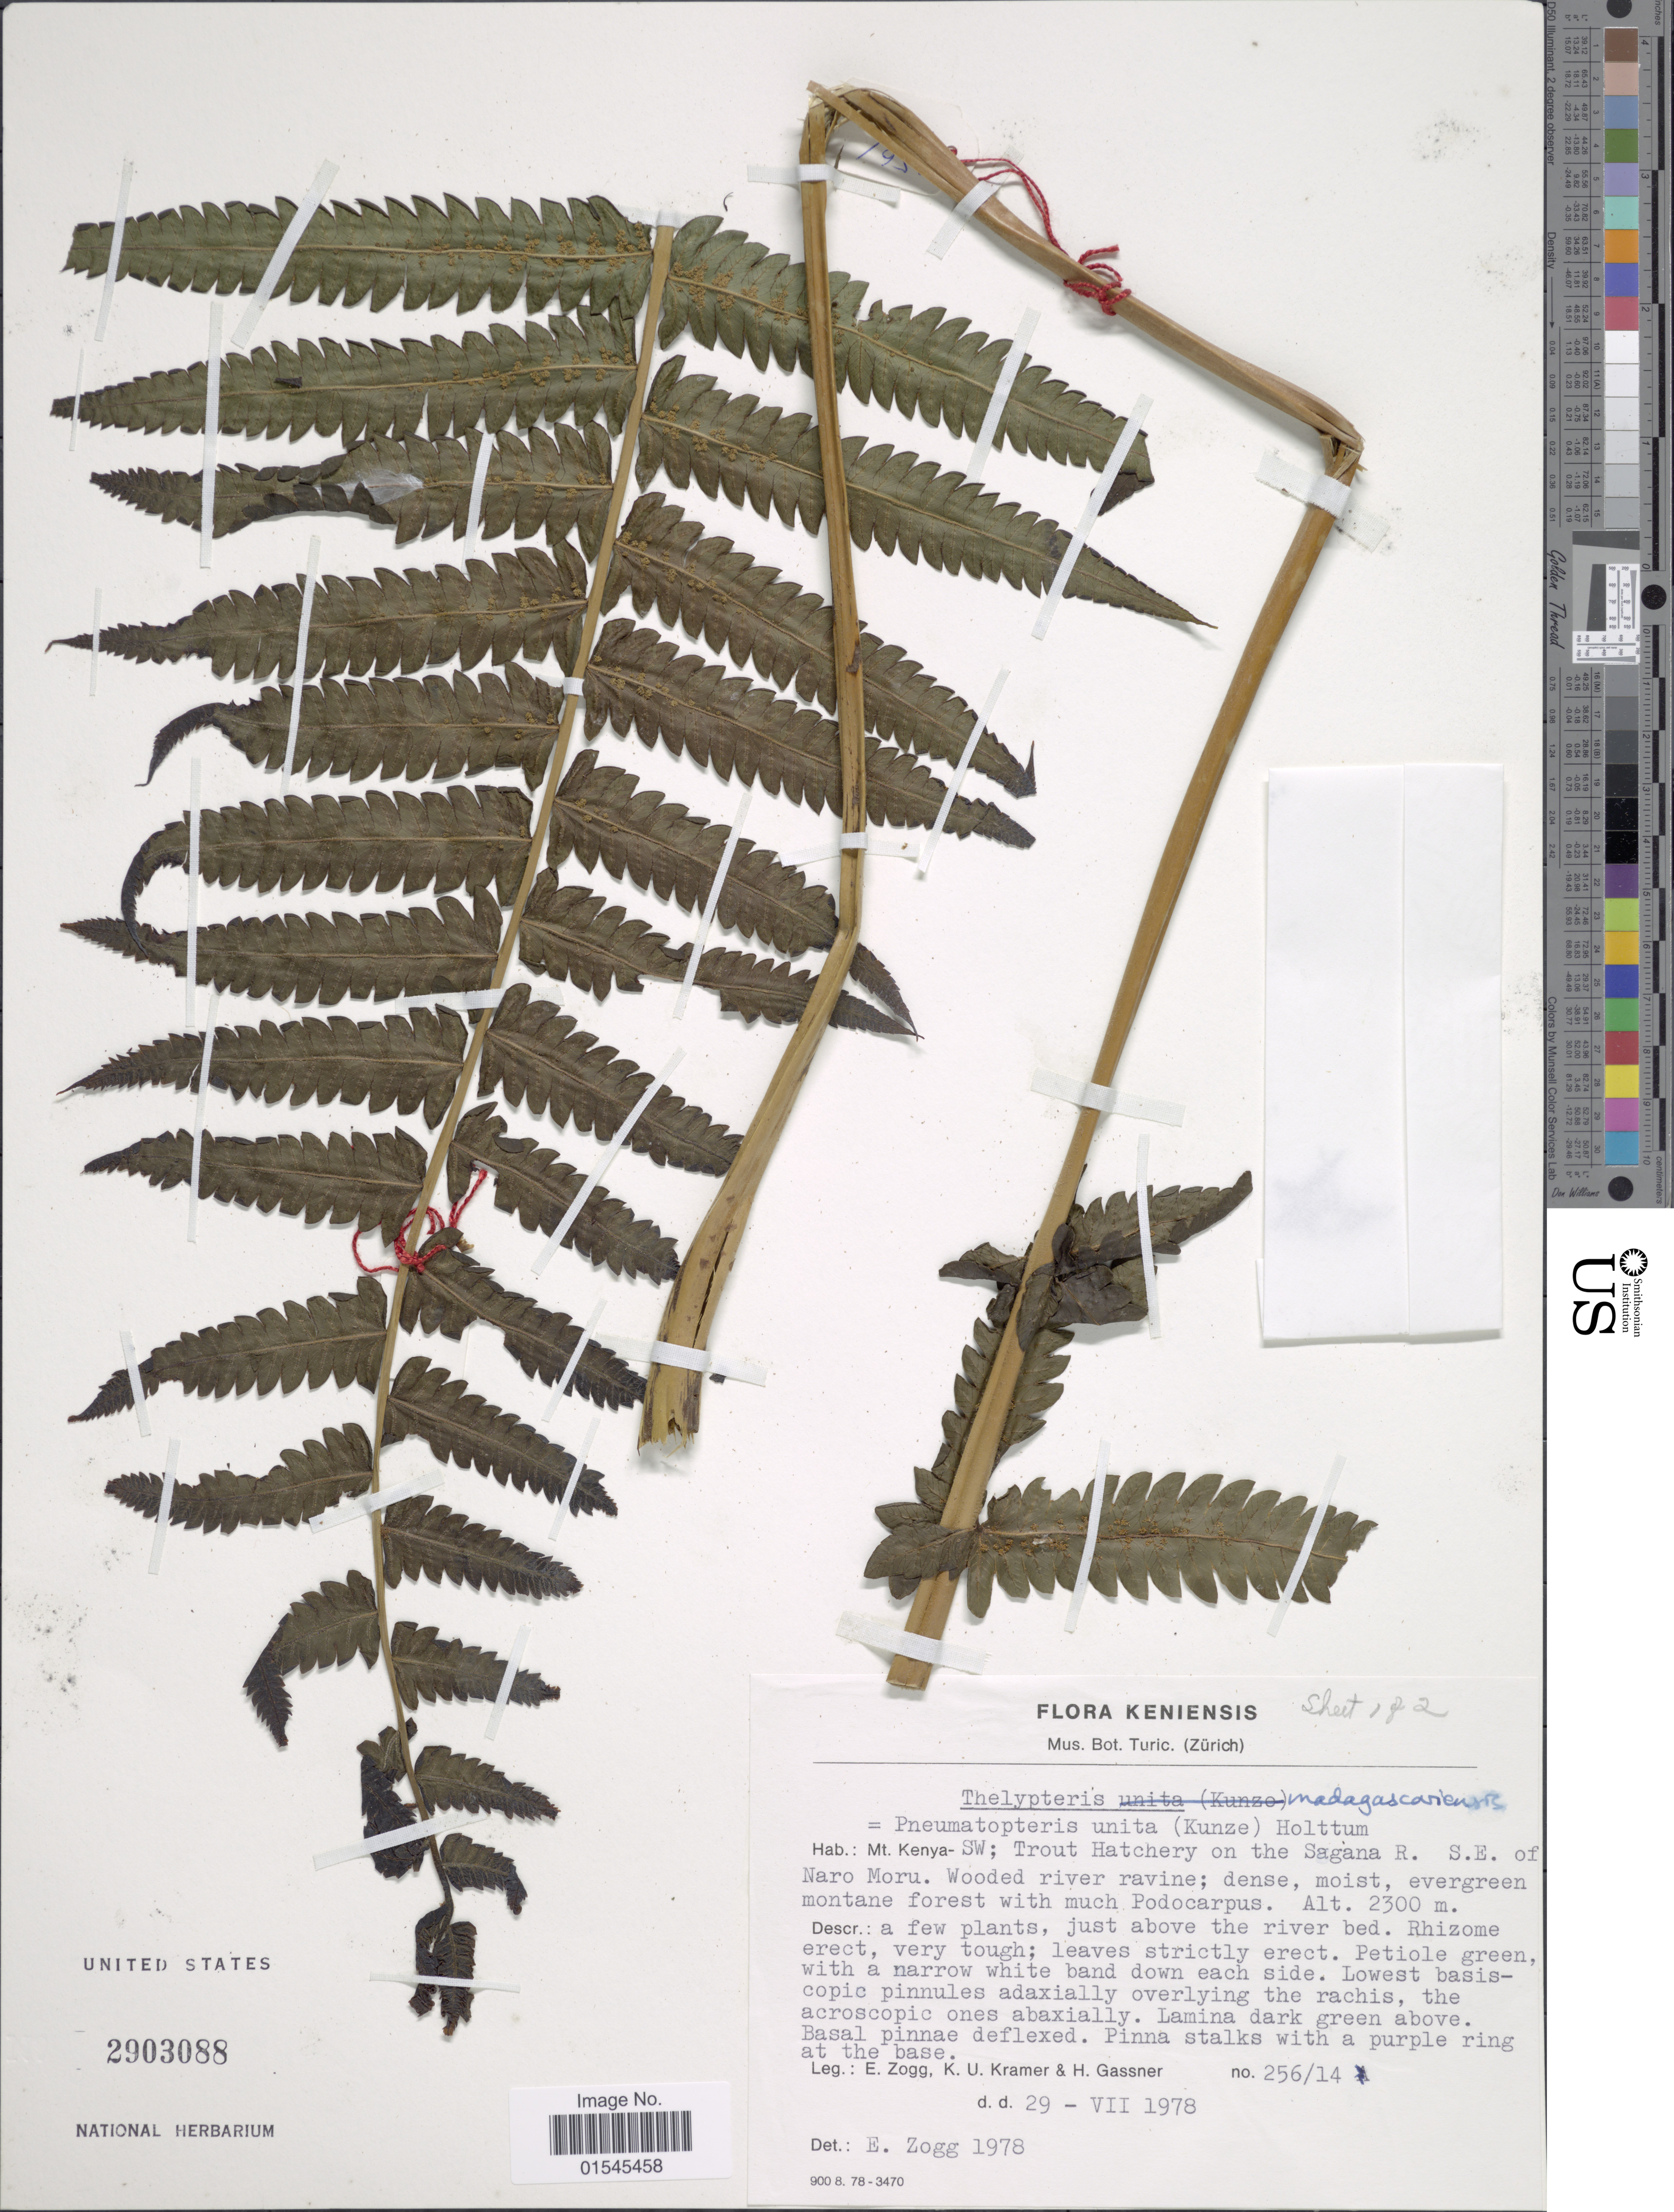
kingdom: Plantae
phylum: Tracheophyta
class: Polypodiopsida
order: Polypodiales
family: Thelypteridaceae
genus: Sphaerostephanos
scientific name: Sphaerostephanos unitus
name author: (L.) Holttum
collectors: E. Zogg, K. U. Kramer & H. Gassner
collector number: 256/14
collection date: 1978-08-29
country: Kenya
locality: Mt. Kenya. SW; Trout Hatchery on the Sagana R. S. E. of Naro Moru.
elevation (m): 2300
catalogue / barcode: US 2903088